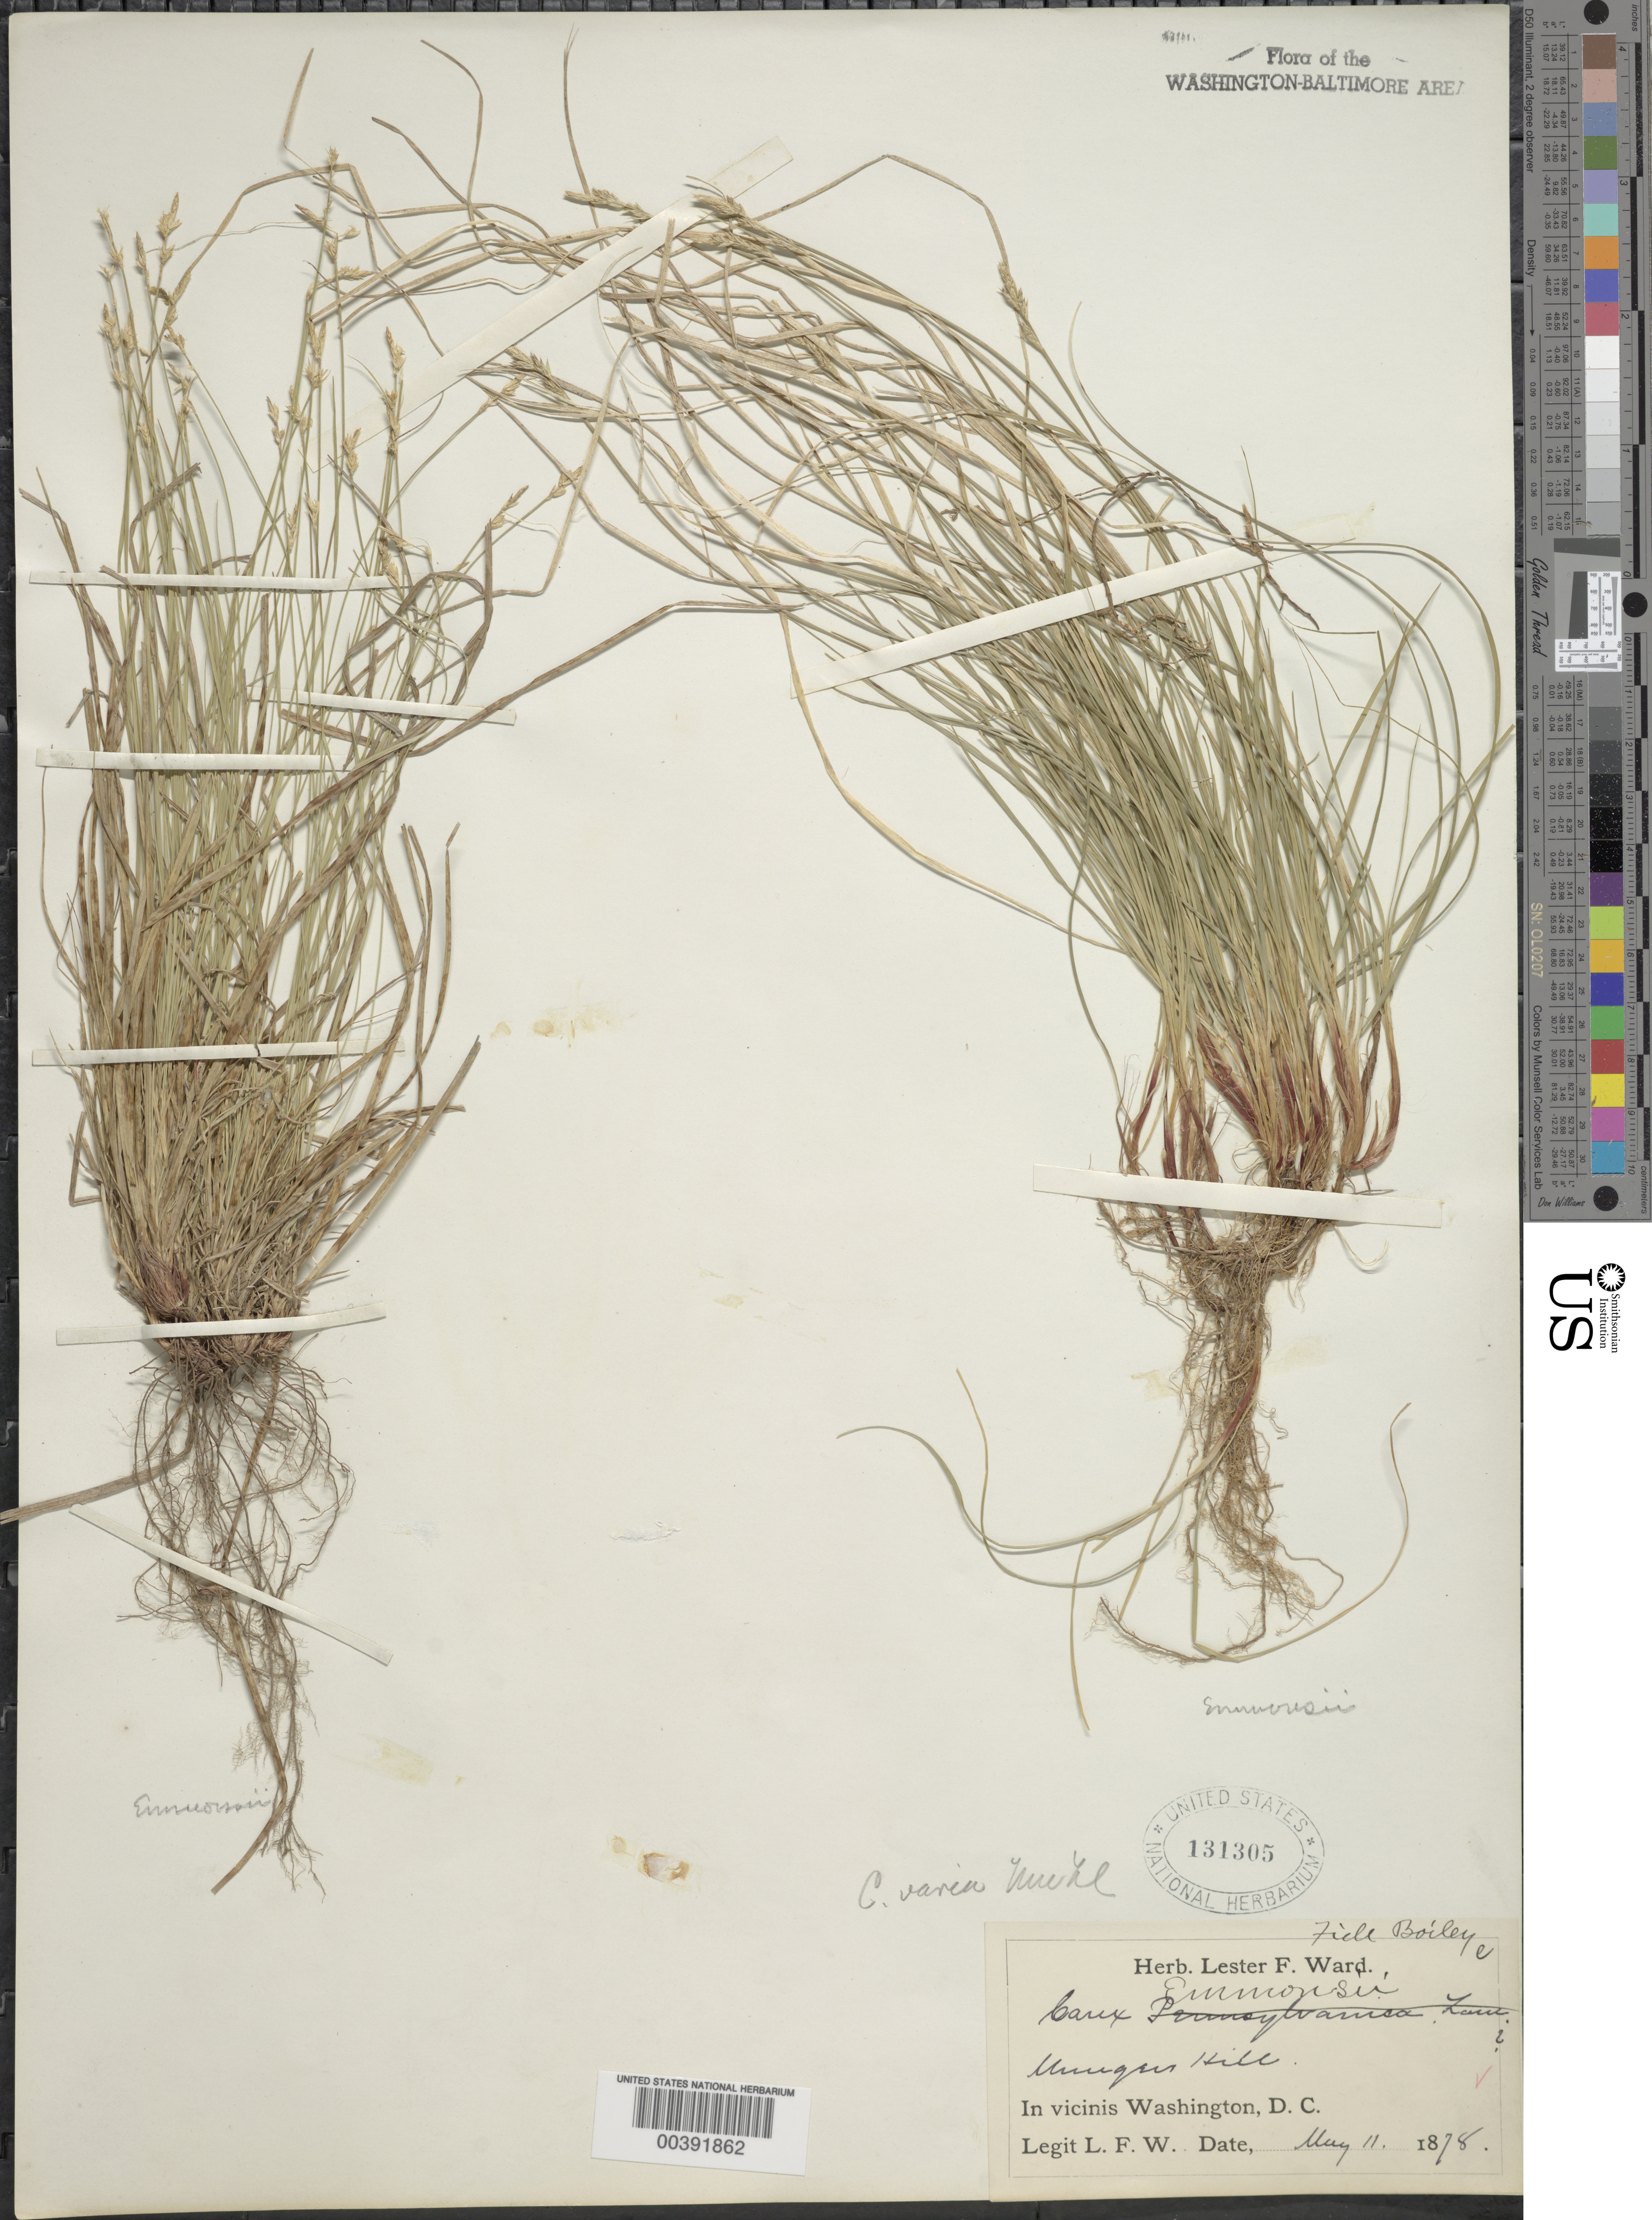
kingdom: Plantae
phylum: Tracheophyta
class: Liliopsida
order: Poales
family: Cyperaceae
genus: Carex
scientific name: Carex albicans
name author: Willd. ex Spreng.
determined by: Shetler, Stanwyn G., (US), NMNH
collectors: L. F. Ward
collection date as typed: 11 May 1878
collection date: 1878-05-11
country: United States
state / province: District of Columbia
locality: Mungers Hill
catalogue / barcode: US 131305